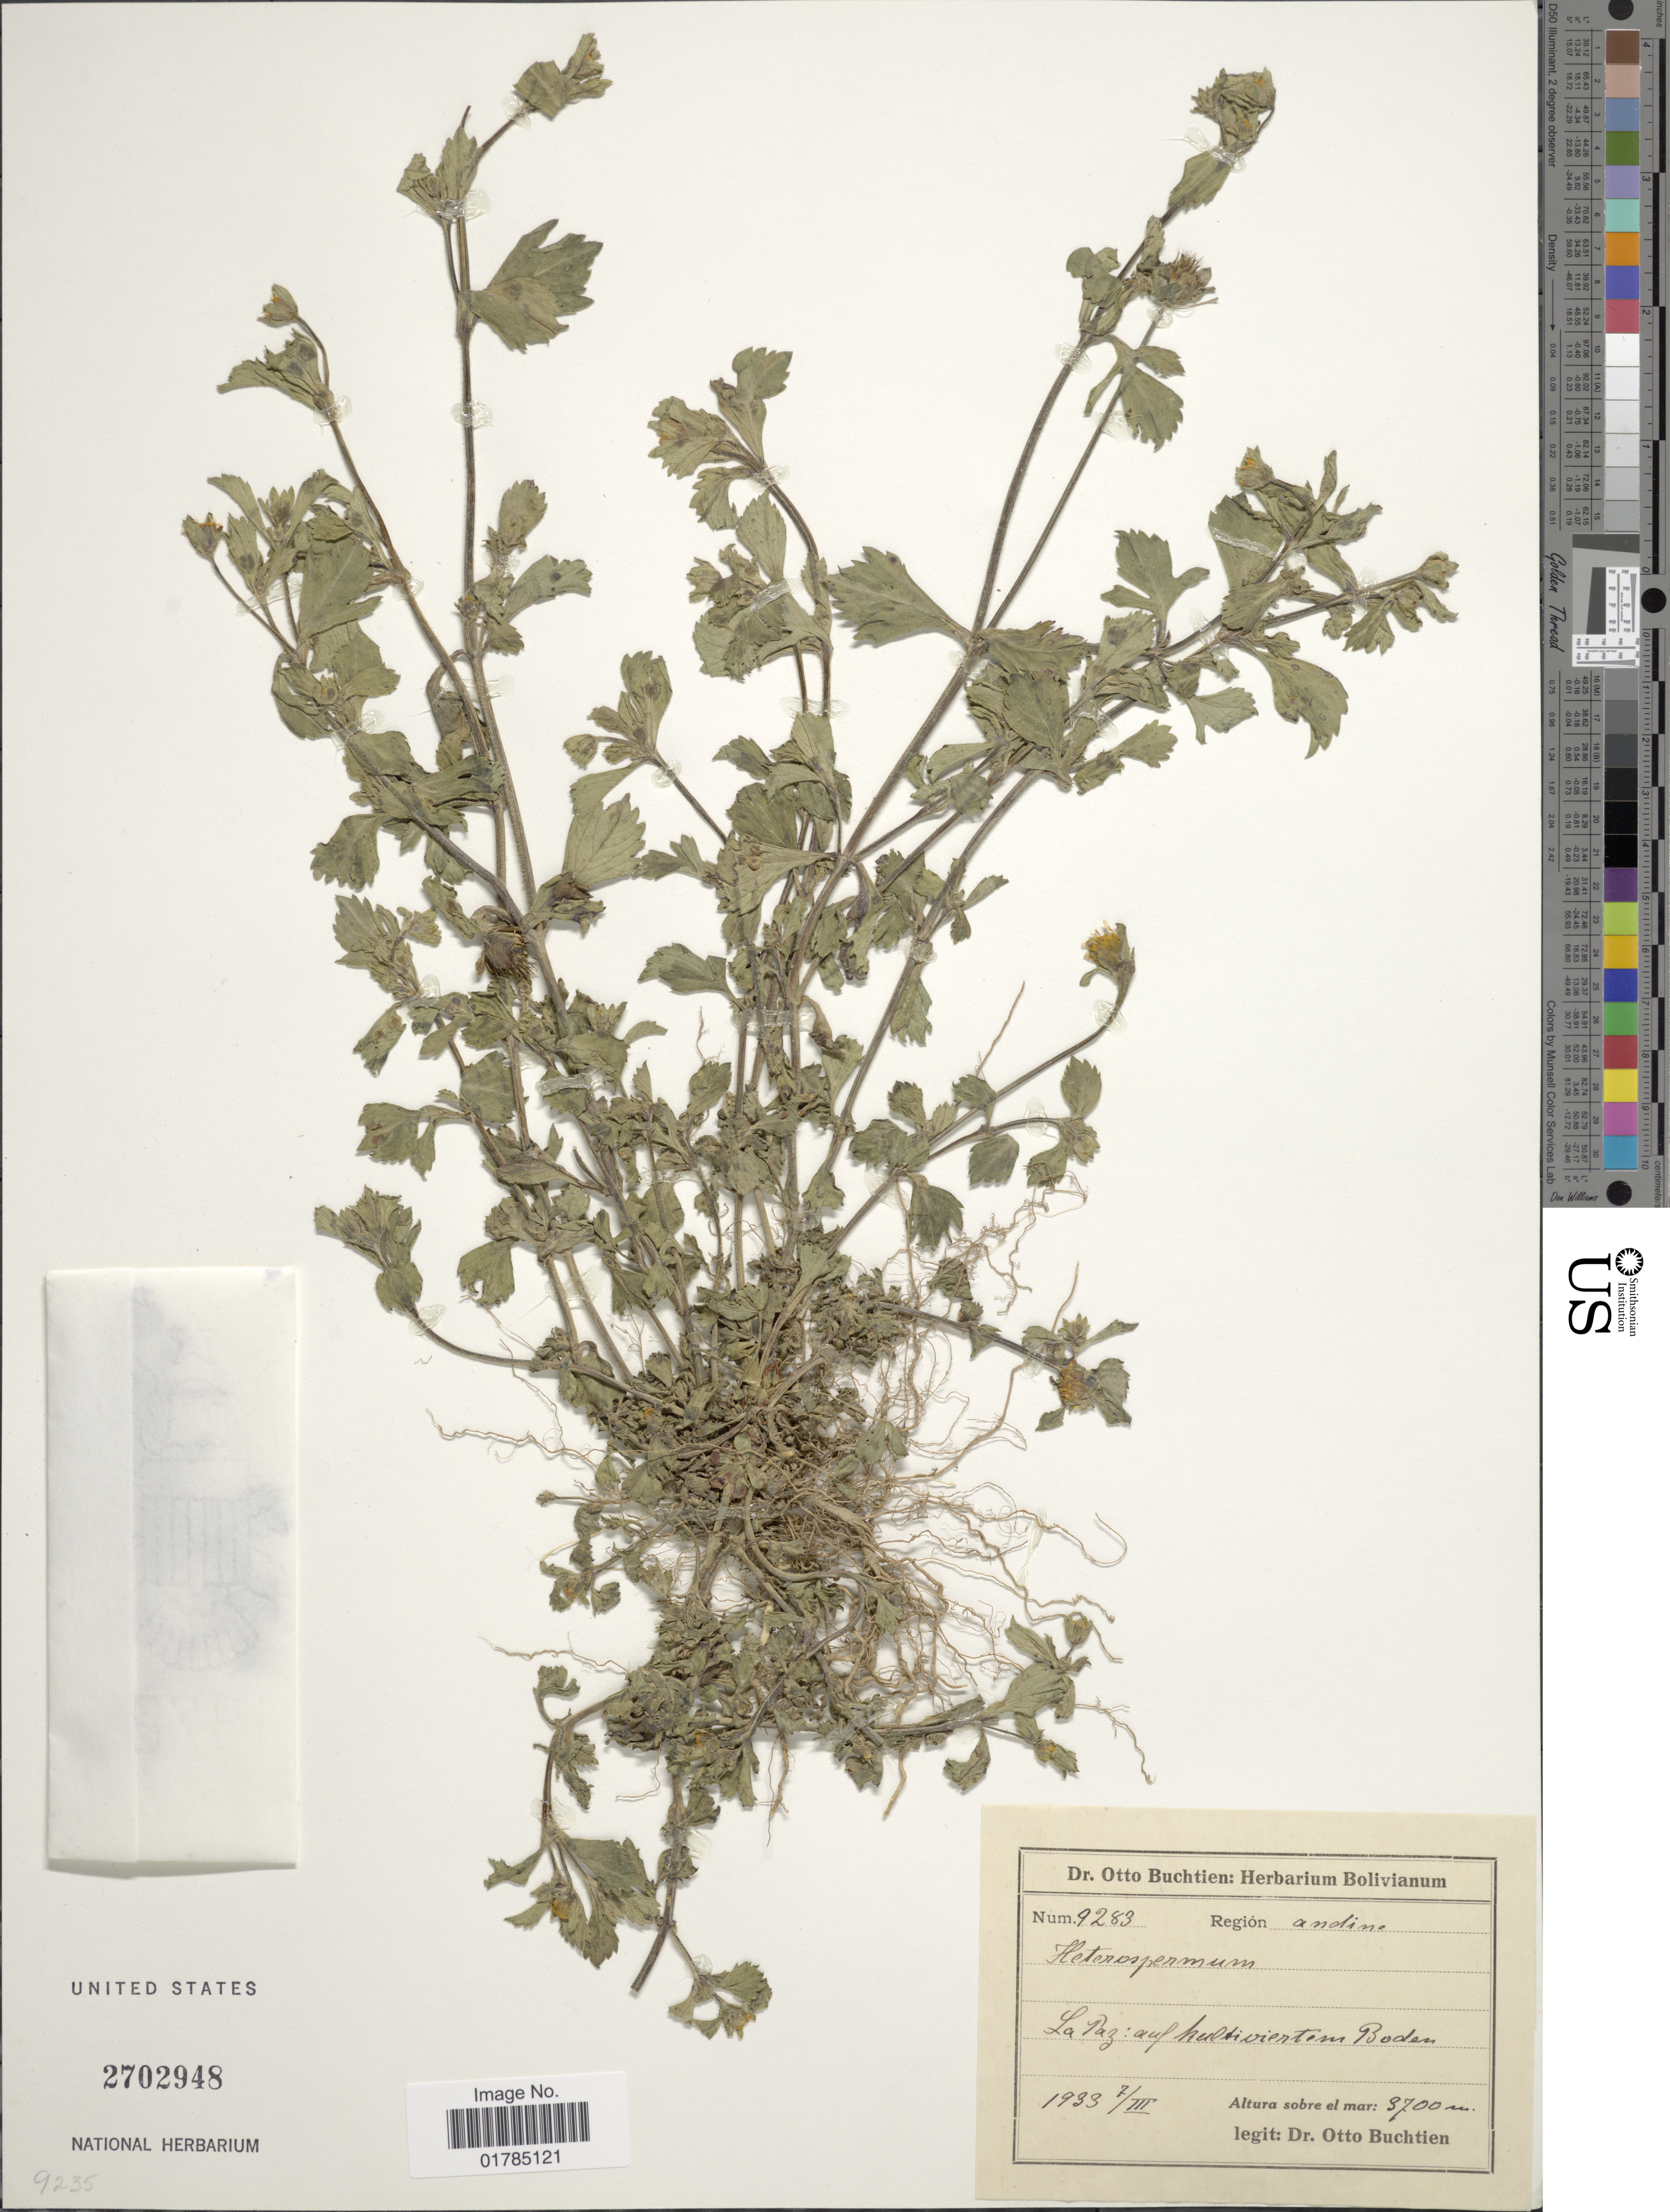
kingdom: Plantae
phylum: Tracheophyta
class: Magnoliopsida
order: Asterales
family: Asteraceae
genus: Heterosperma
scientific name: Heterosperma diversifolium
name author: Kunth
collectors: O. Buchtien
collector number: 9283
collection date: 1933-03-07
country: Bolivia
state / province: La Paz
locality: Au kultivierten Boden Andine Region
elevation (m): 3700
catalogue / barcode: US 2702948